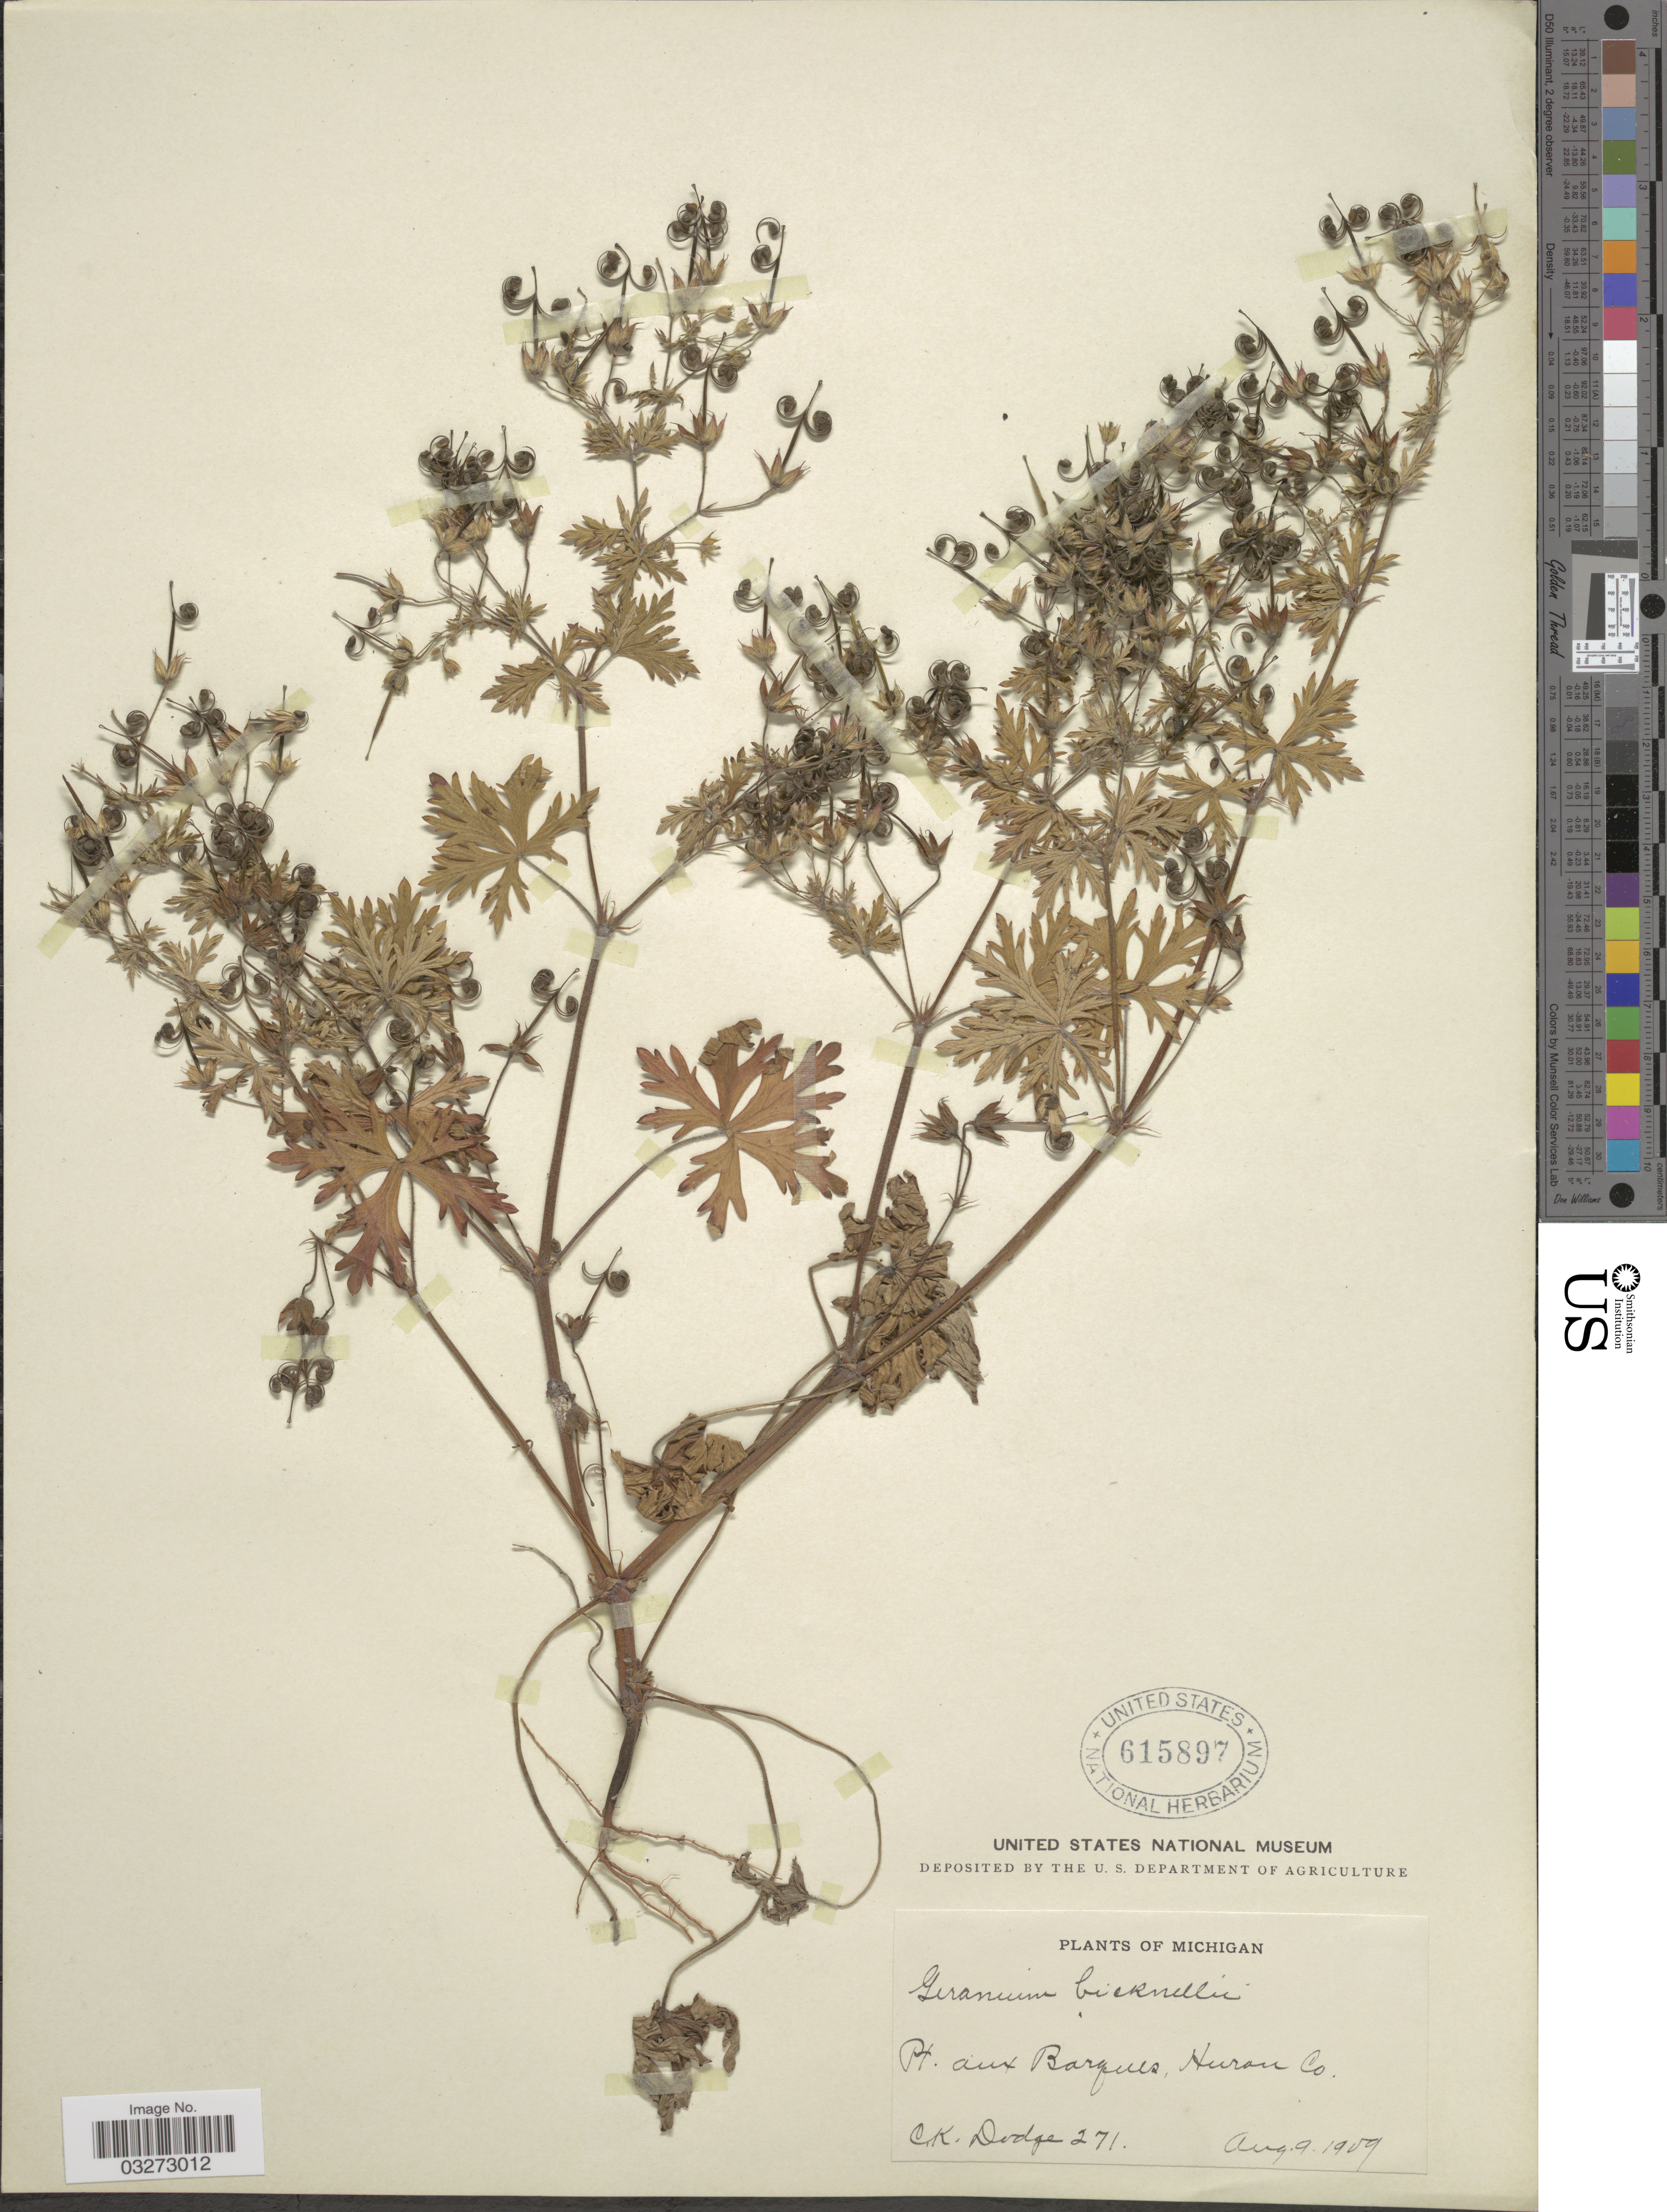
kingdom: Plantae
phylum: Tracheophyta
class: Magnoliopsida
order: Geraniales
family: Geraniaceae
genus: Geranium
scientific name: Geranium bicknellii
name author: Britton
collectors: C. Dodge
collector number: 271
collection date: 1909-08-09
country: United States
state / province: Michigan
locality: Pt. aux Barques, Huran Co.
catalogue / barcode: US 615897